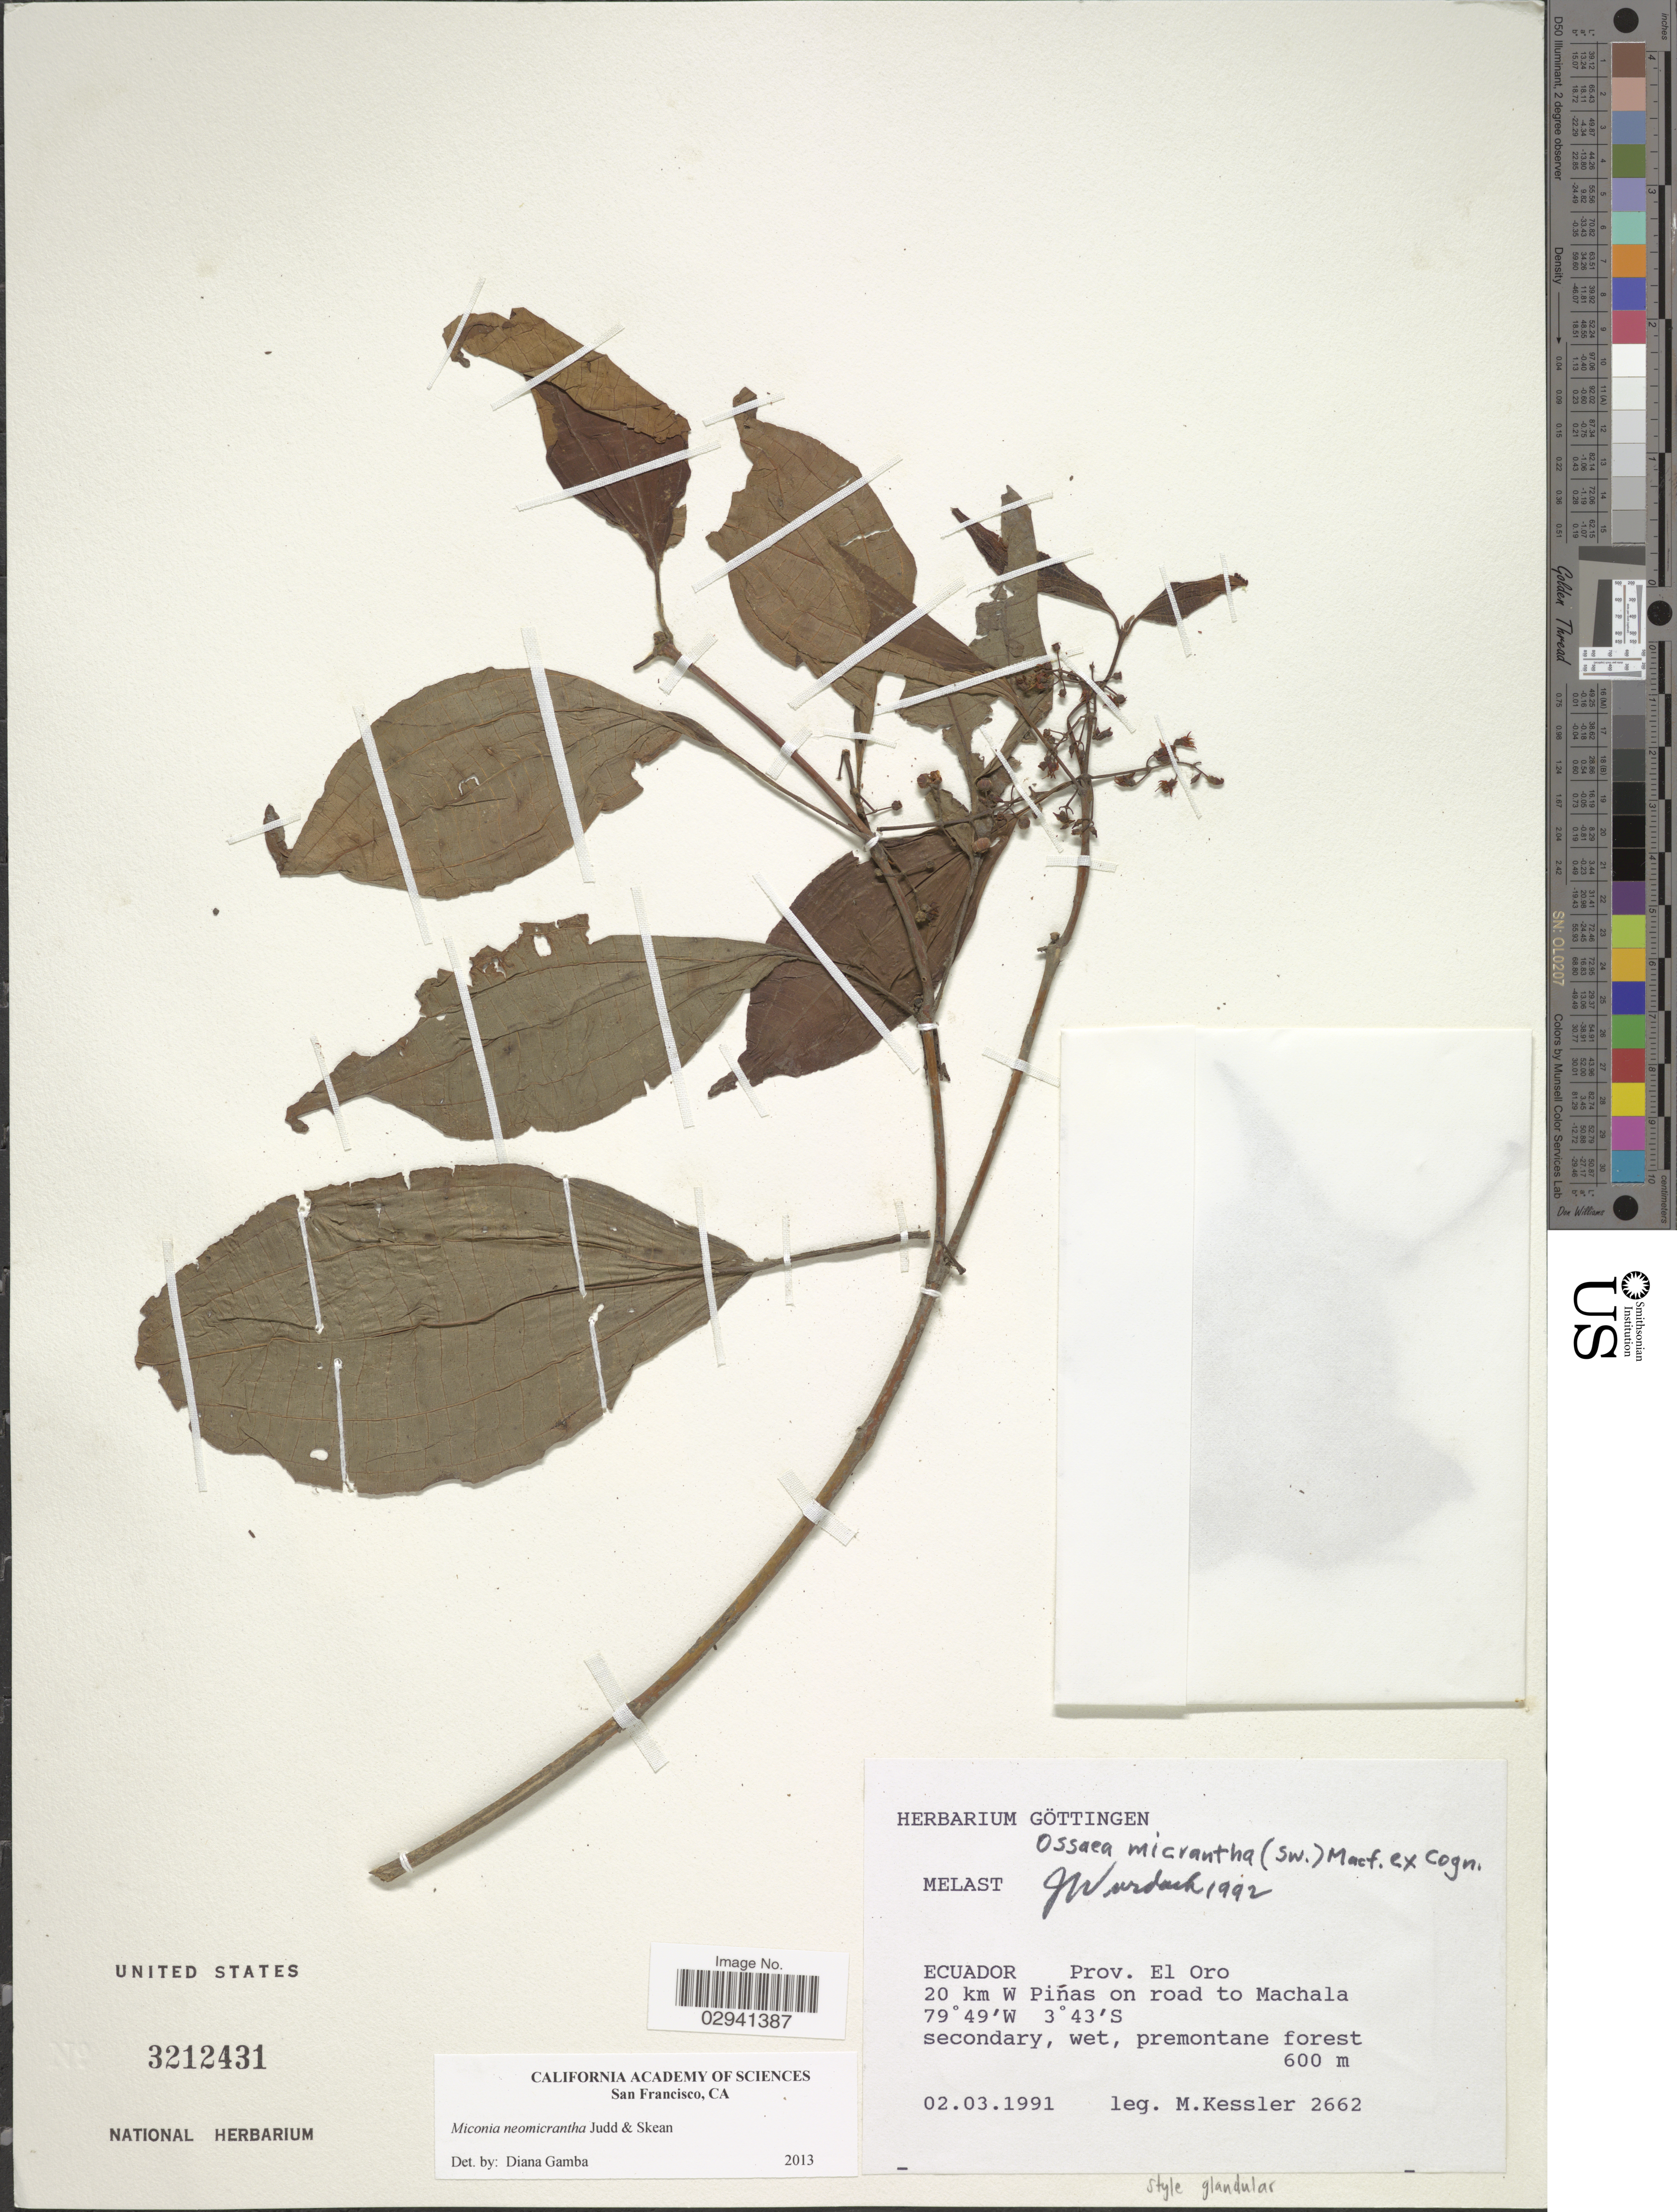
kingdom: Plantae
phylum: Tracheophyta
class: Magnoliopsida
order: Myrtales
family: Melastomataceae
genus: Miconia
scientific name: Miconia neomicrantha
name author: Judd & Skean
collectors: M. Kessler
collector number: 2662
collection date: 1991-03-02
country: Ecuador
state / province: El Oro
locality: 20 km W Piñas on road to Machala.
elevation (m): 600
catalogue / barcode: US 3212431